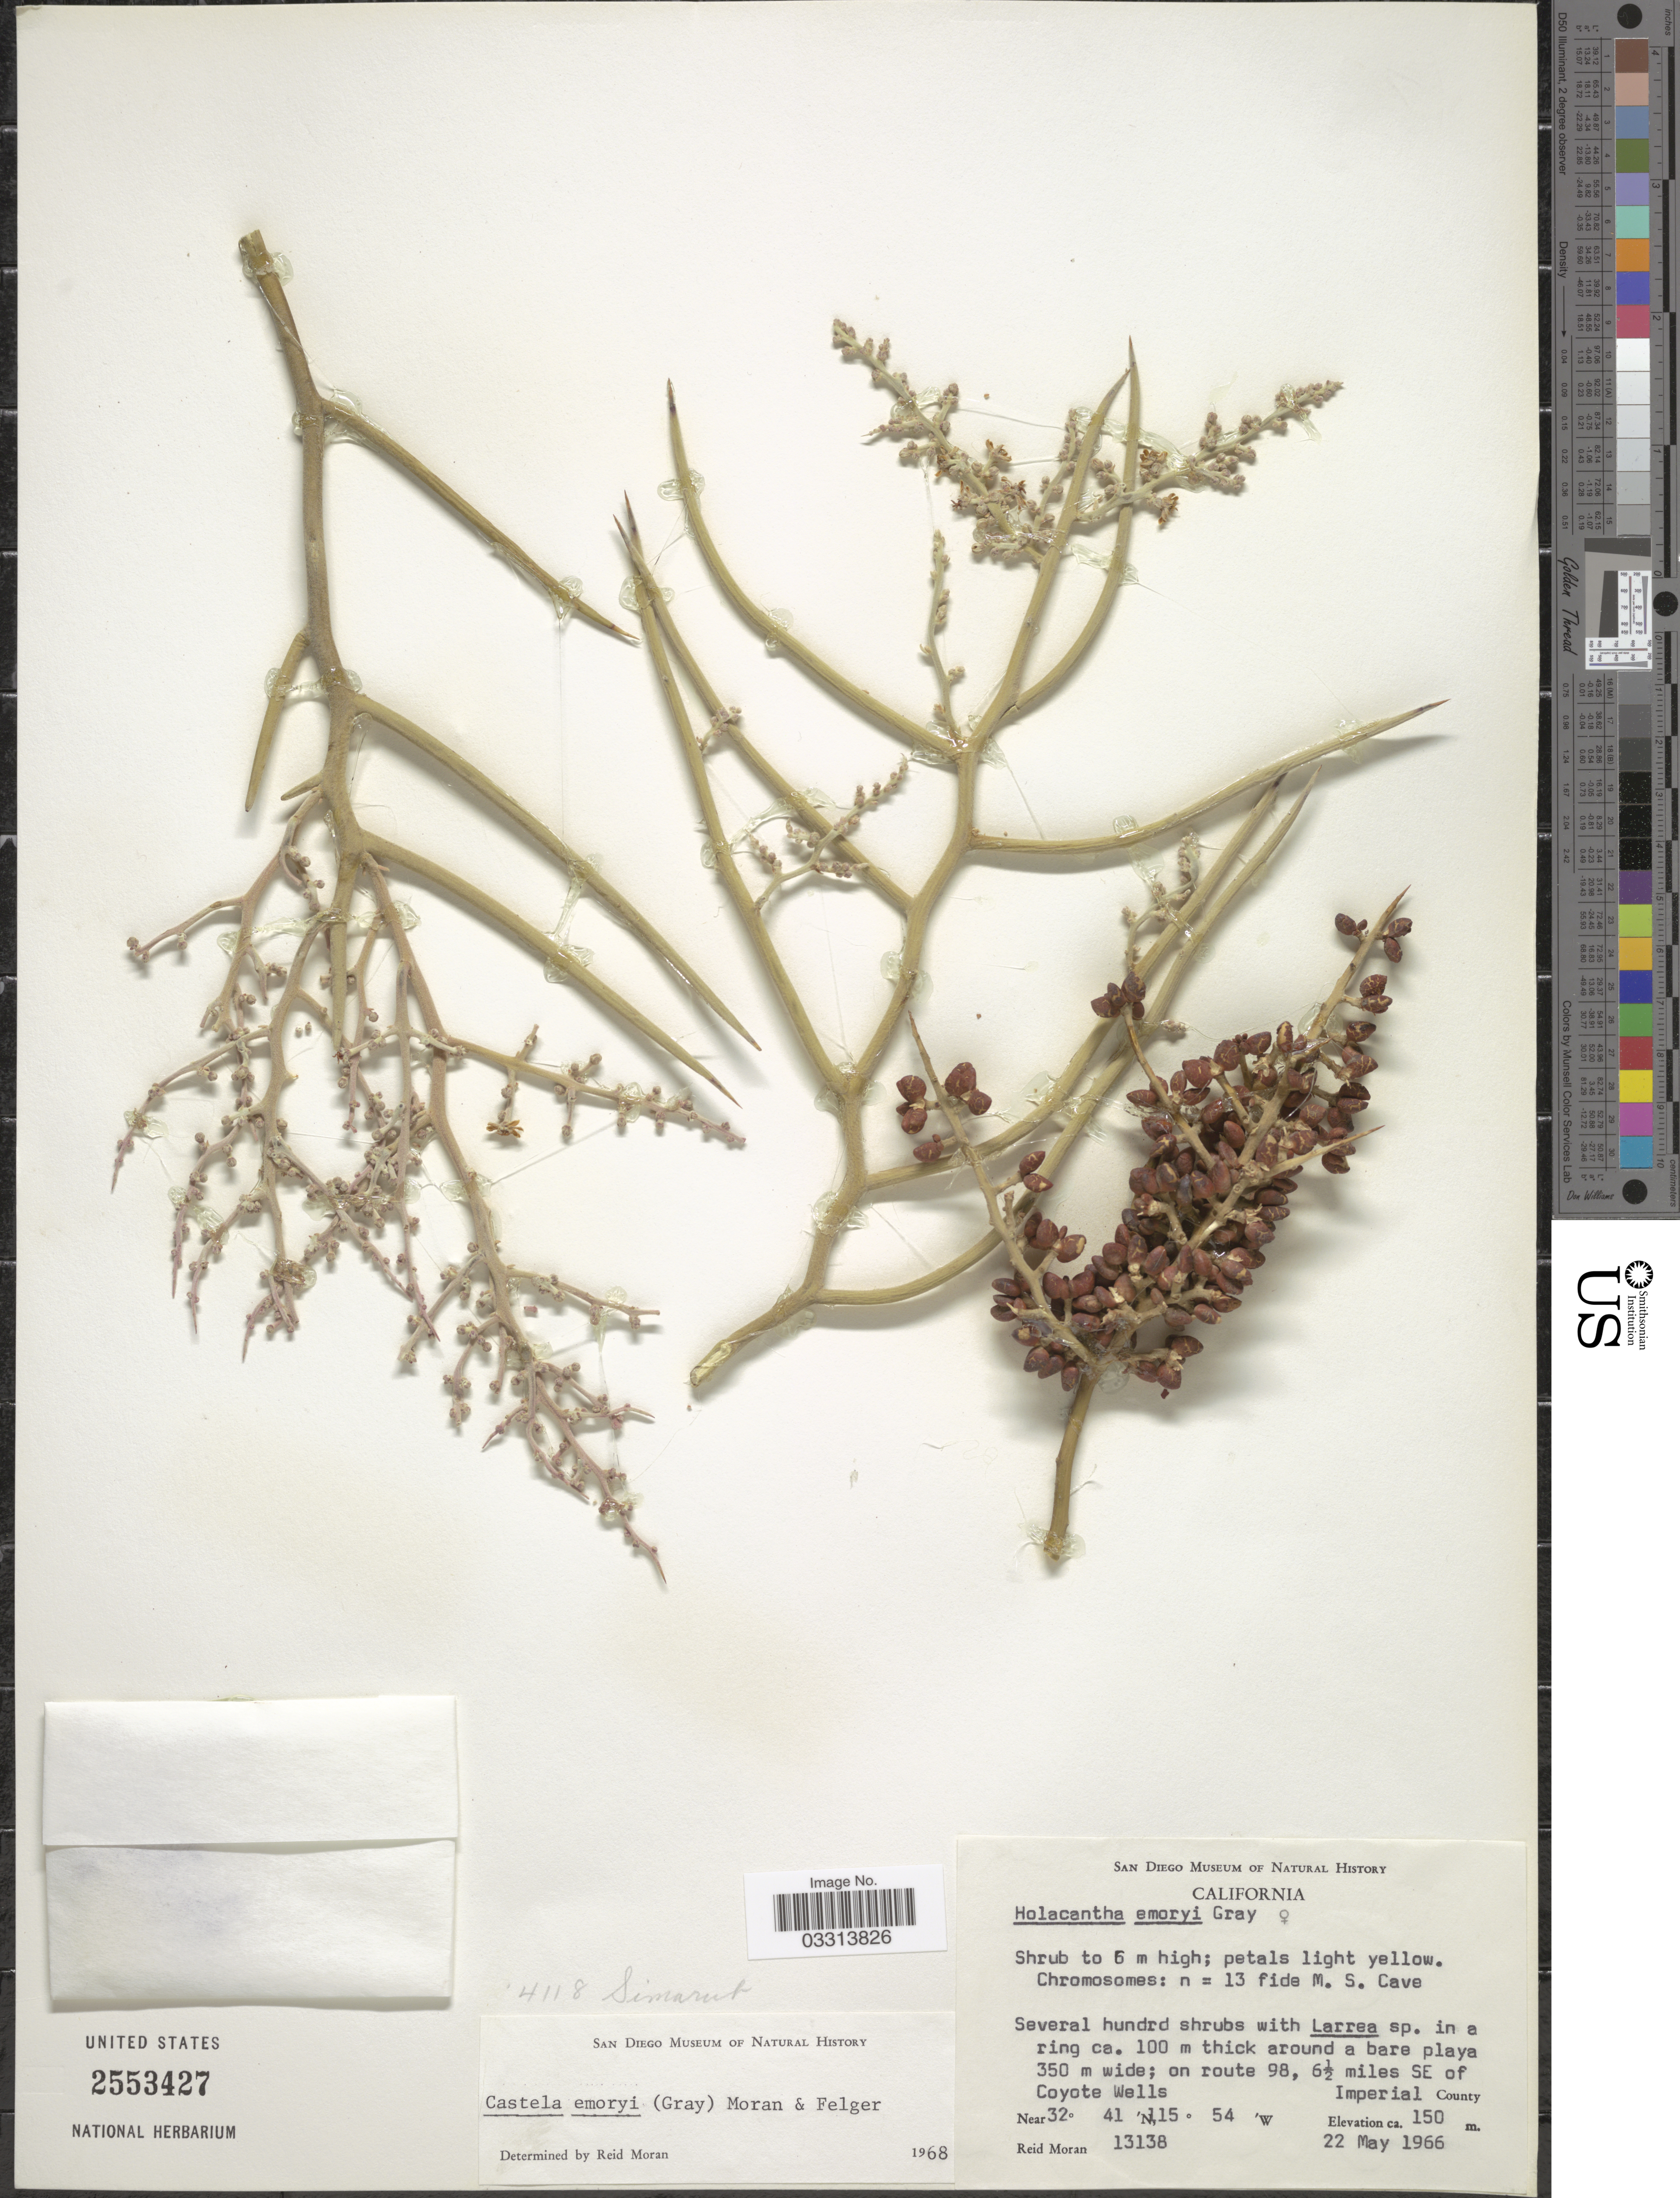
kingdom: Plantae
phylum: Tracheophyta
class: Magnoliopsida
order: Sapindales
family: Simaroubaceae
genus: Castela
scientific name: Castela emoryi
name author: (A. Gray) Moran & Felger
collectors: R. V. Moran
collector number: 13138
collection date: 1966-05-22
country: United States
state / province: California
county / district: Imperial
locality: On route 98, 6½ miles SE of Coyote Wells, Imperial County.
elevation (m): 150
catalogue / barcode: US 2553427